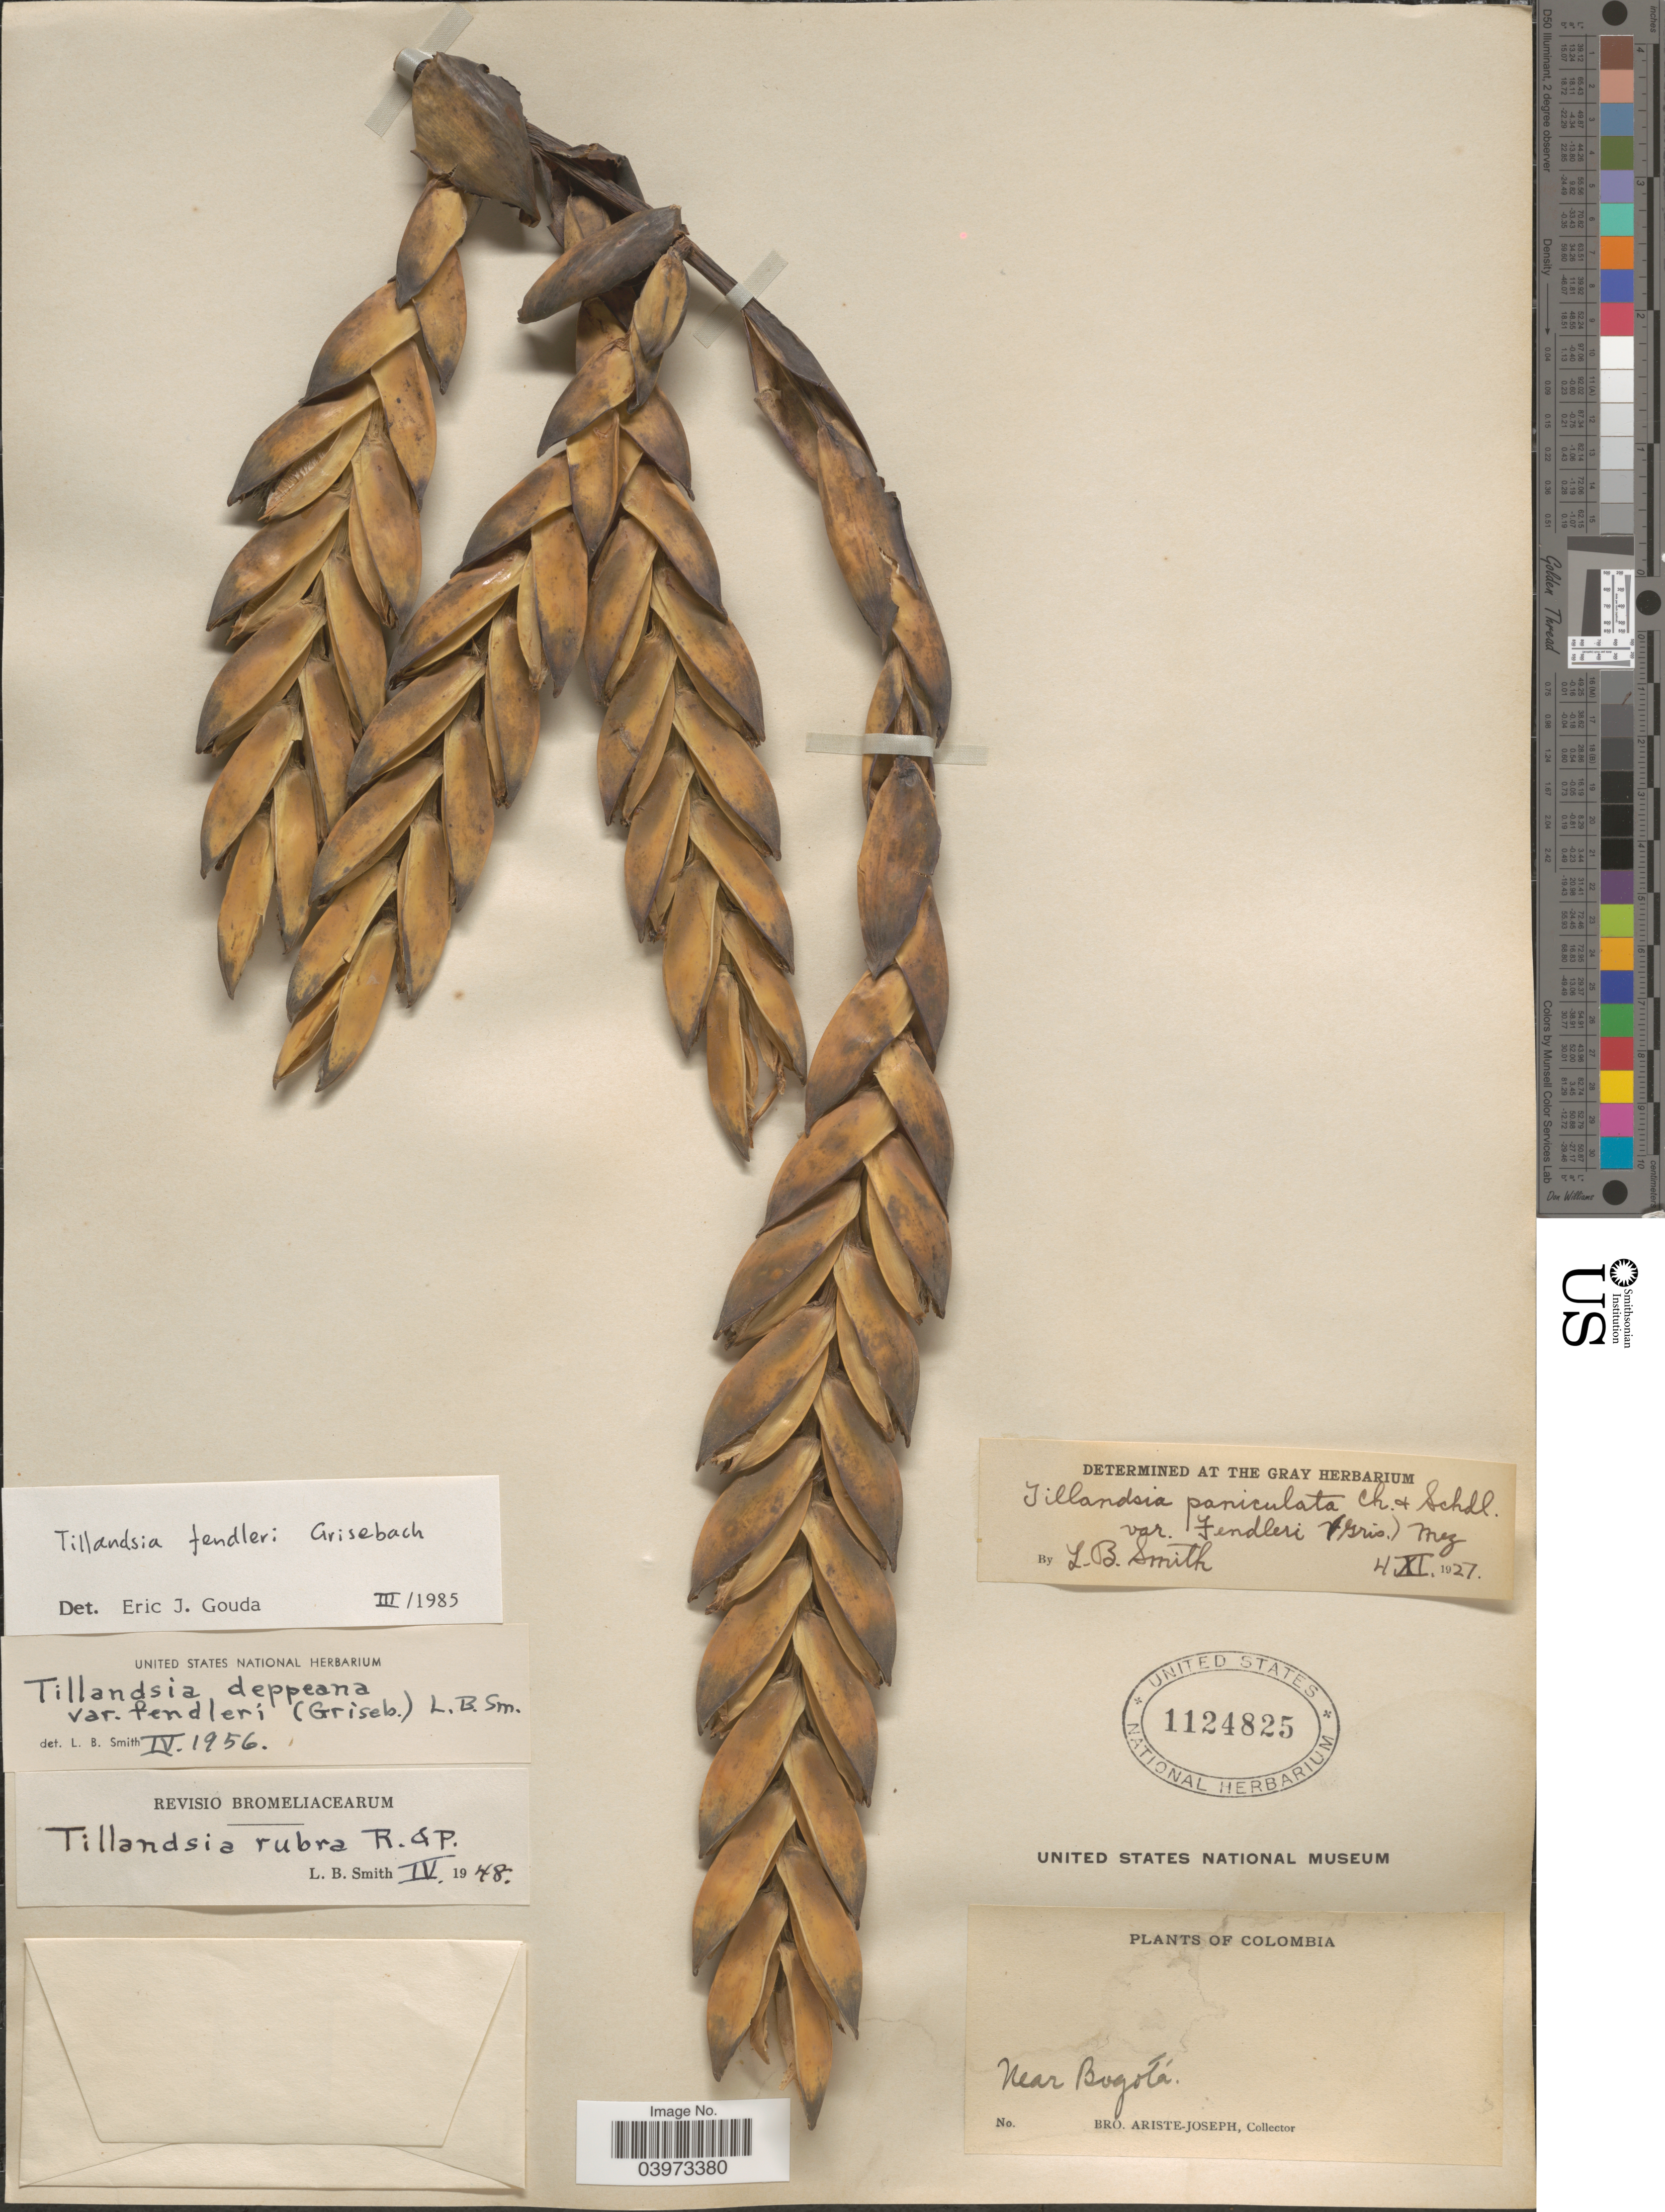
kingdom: Plantae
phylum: Tracheophyta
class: Liliopsida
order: Poales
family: Bromeliaceae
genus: Tillandsia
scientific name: Tillandsia fendleri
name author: Griseb.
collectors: Bro. Ariste-Joseph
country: Colombia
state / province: Bogota D.C.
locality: Near Bogotá.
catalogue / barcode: US 1124825